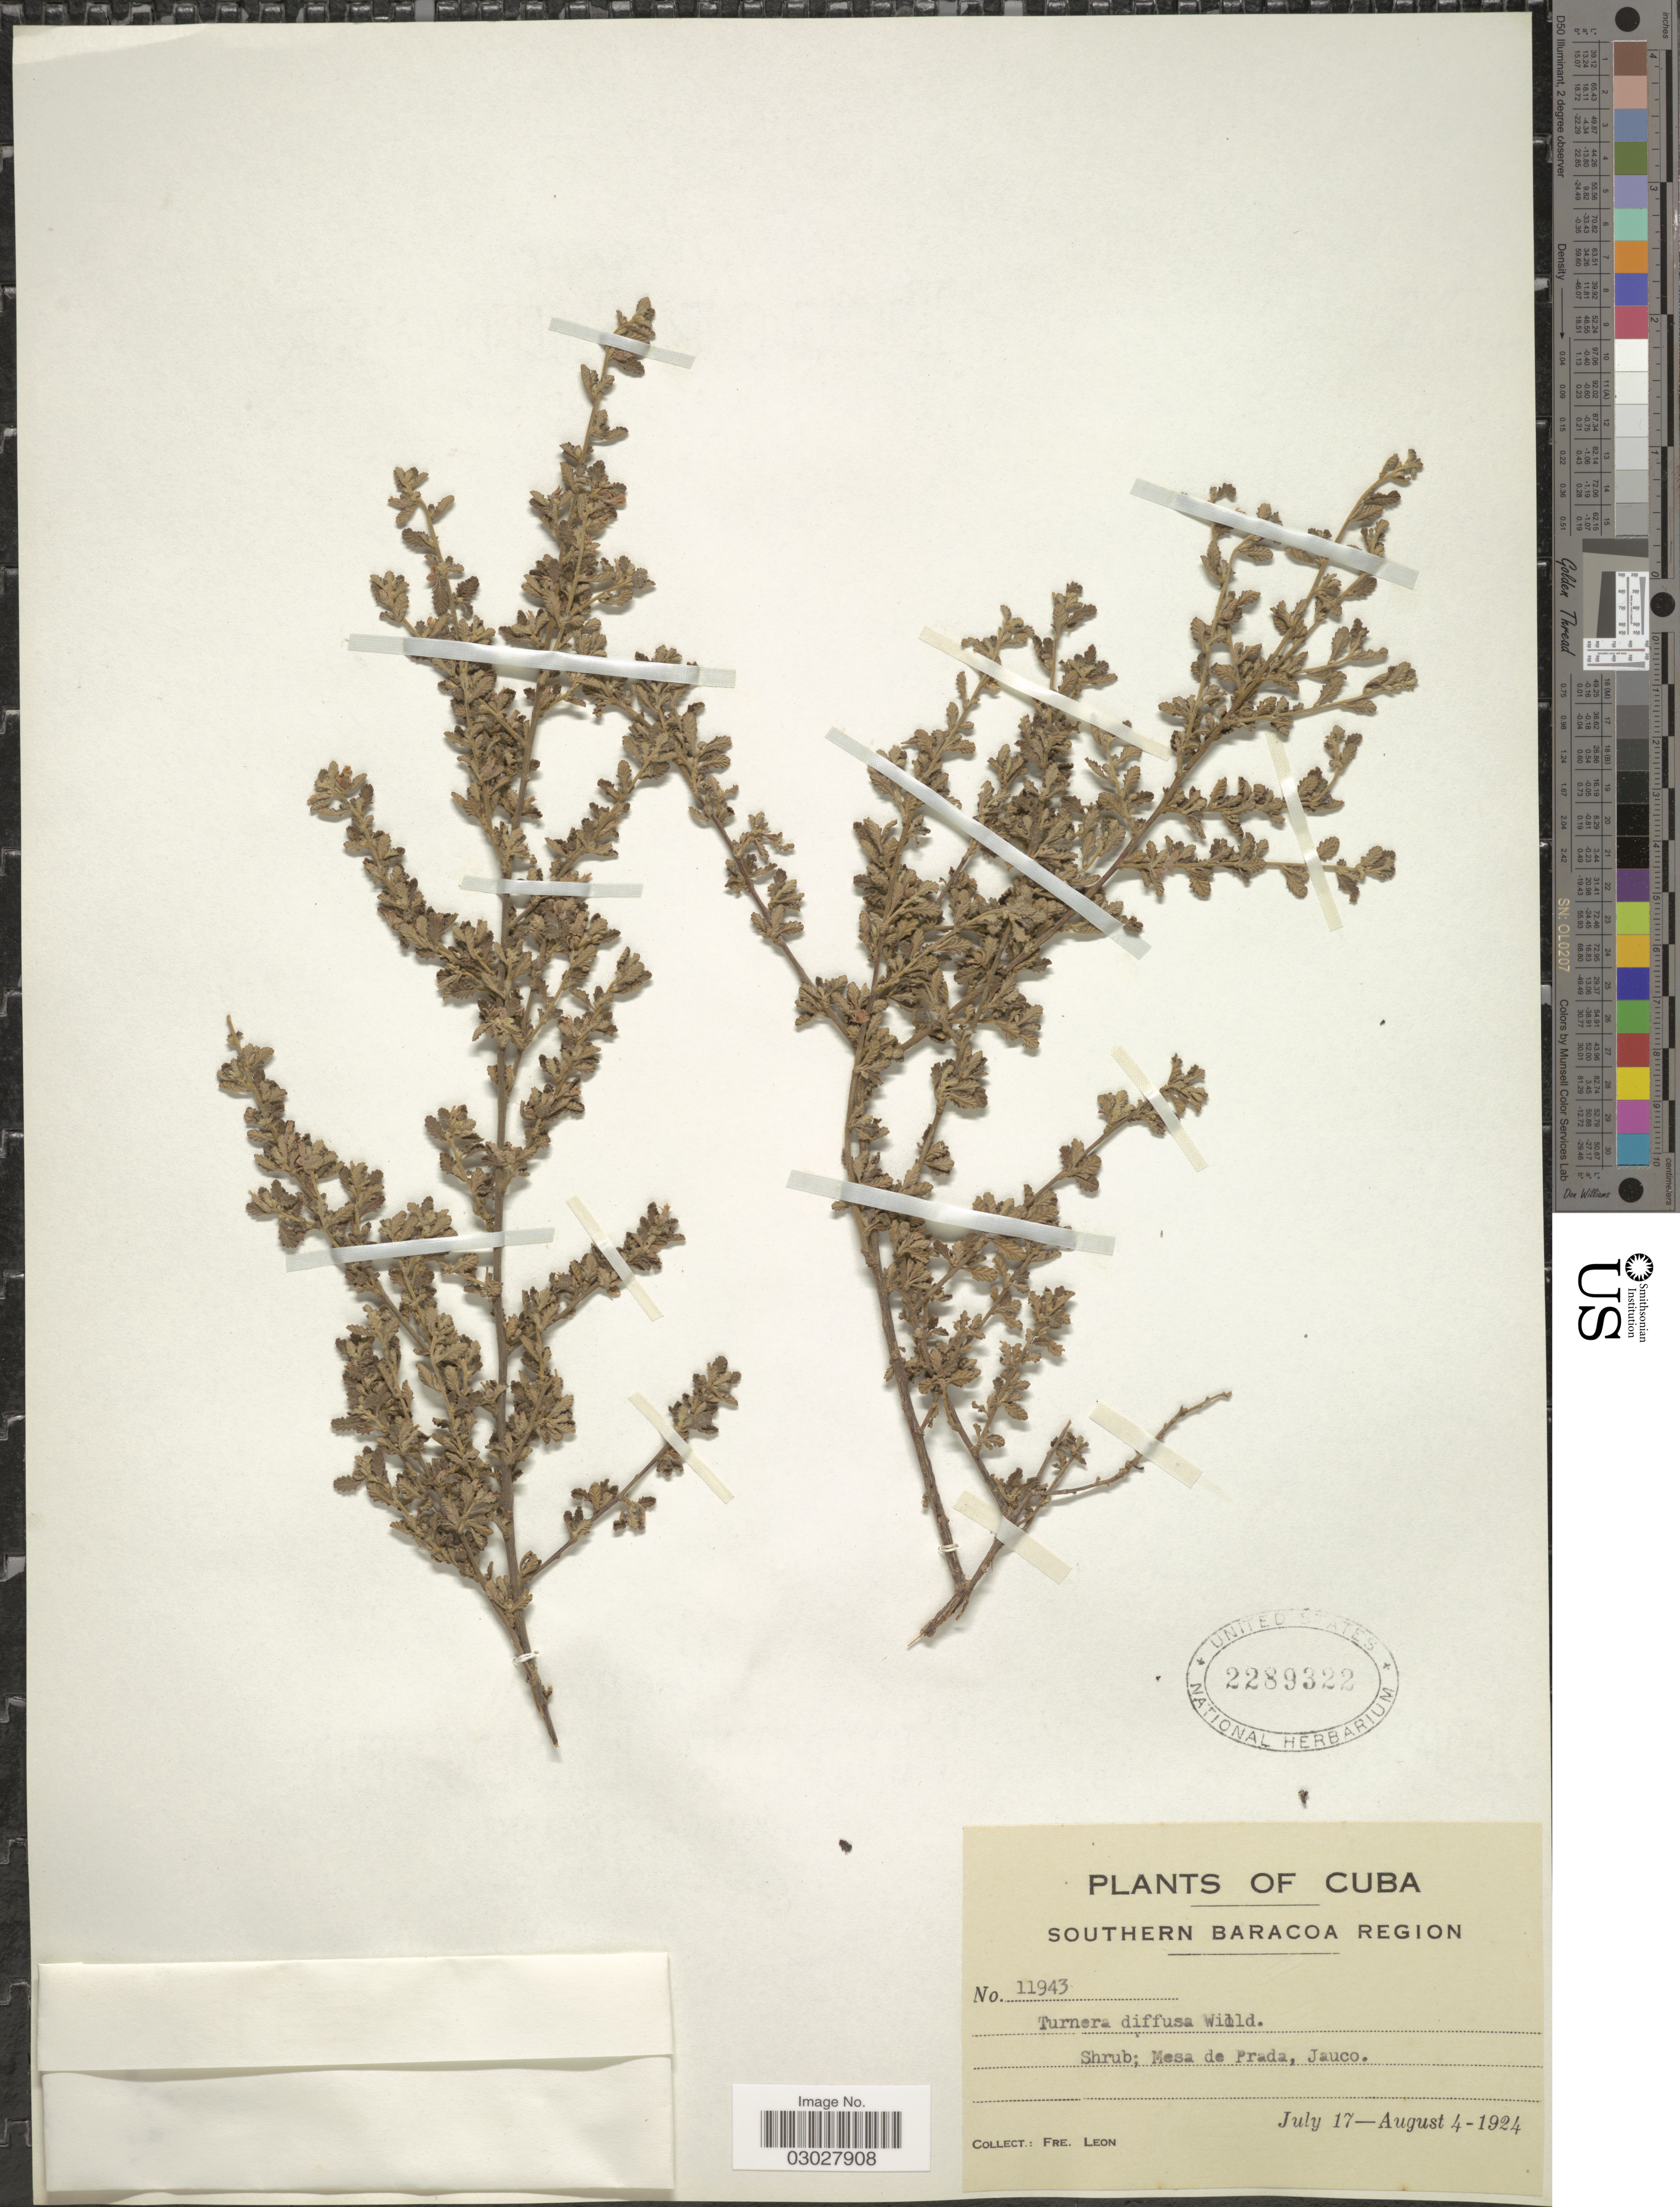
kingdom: Plantae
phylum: Tracheophyta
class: Magnoliopsida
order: Malpighiales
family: Turneraceae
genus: Turnera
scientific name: Turnera diffusa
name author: Willd. ex Schult.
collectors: Bro. León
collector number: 11943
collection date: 1924-07-17/1924-08-04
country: Cuba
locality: Southern Baracoa Region. Mesa de Prada, Jauco.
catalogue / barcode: US 2289322